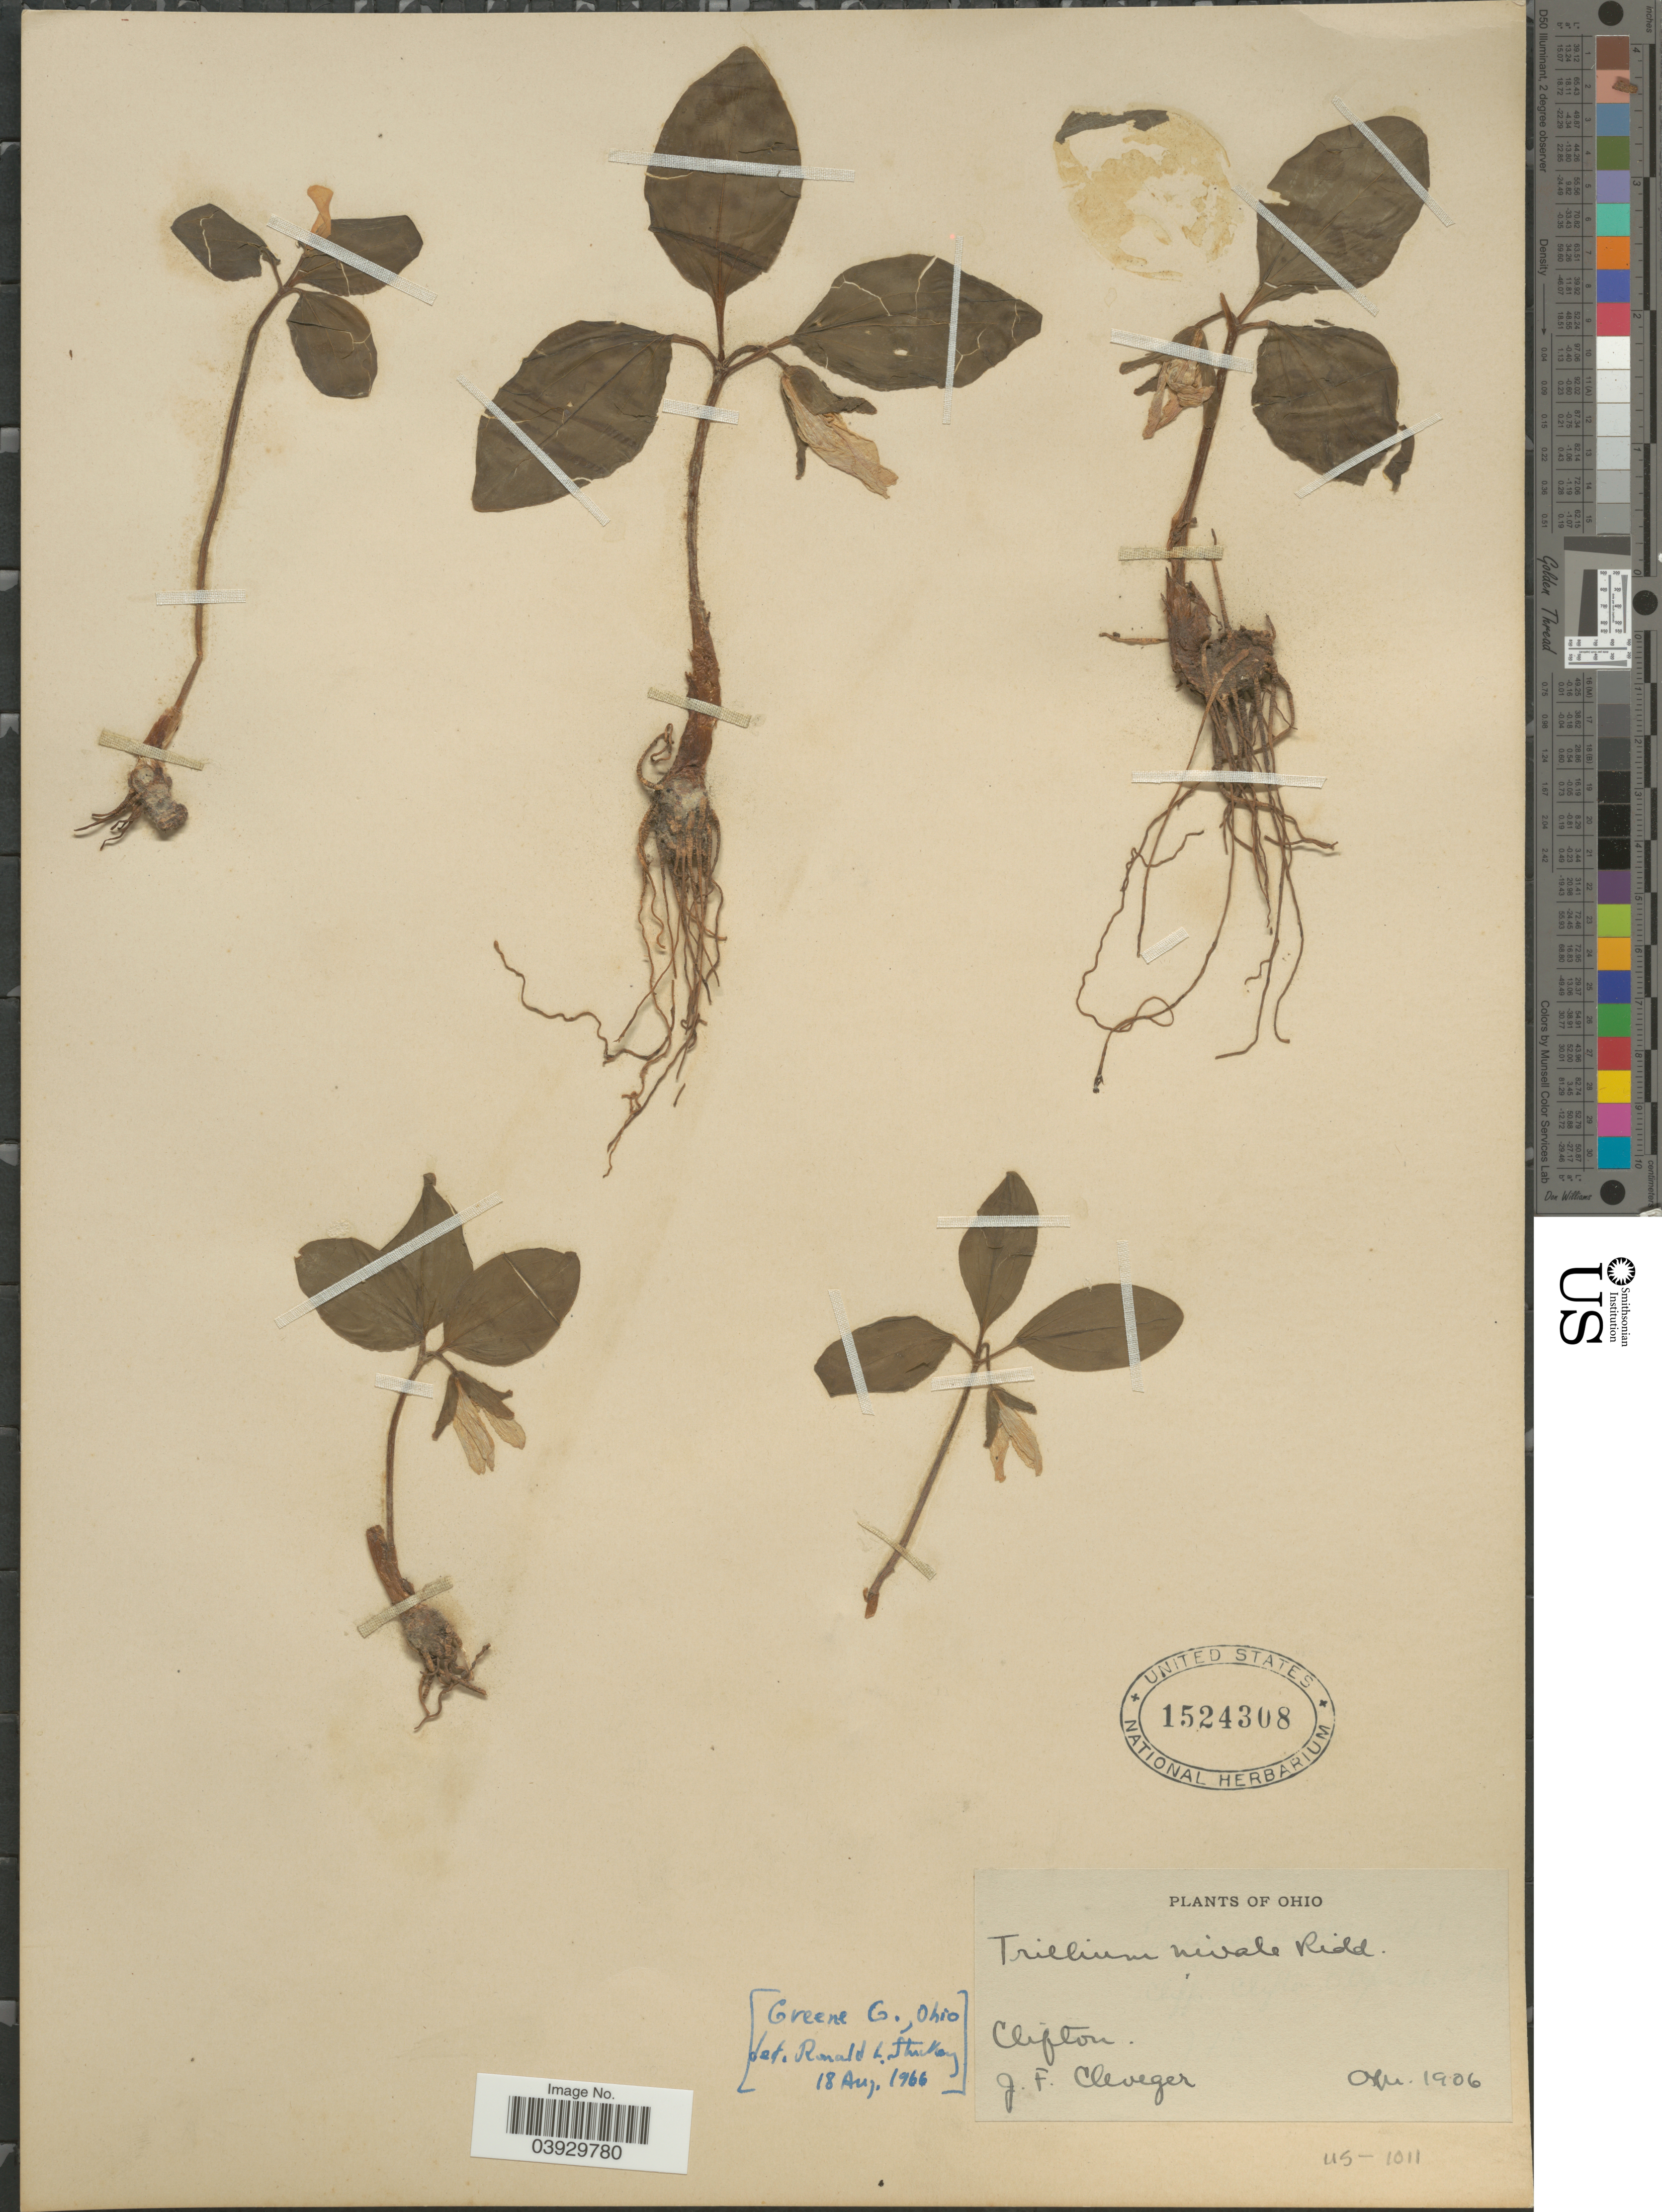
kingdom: Plantae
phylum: Tracheophyta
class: Liliopsida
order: Liliales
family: Melanthiaceae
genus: Trillium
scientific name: Trillium nivale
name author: Riddell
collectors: J. F. Clevenger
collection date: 1906-04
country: United States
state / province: Ohio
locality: Greene Co. Clifton.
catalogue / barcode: US 1524308